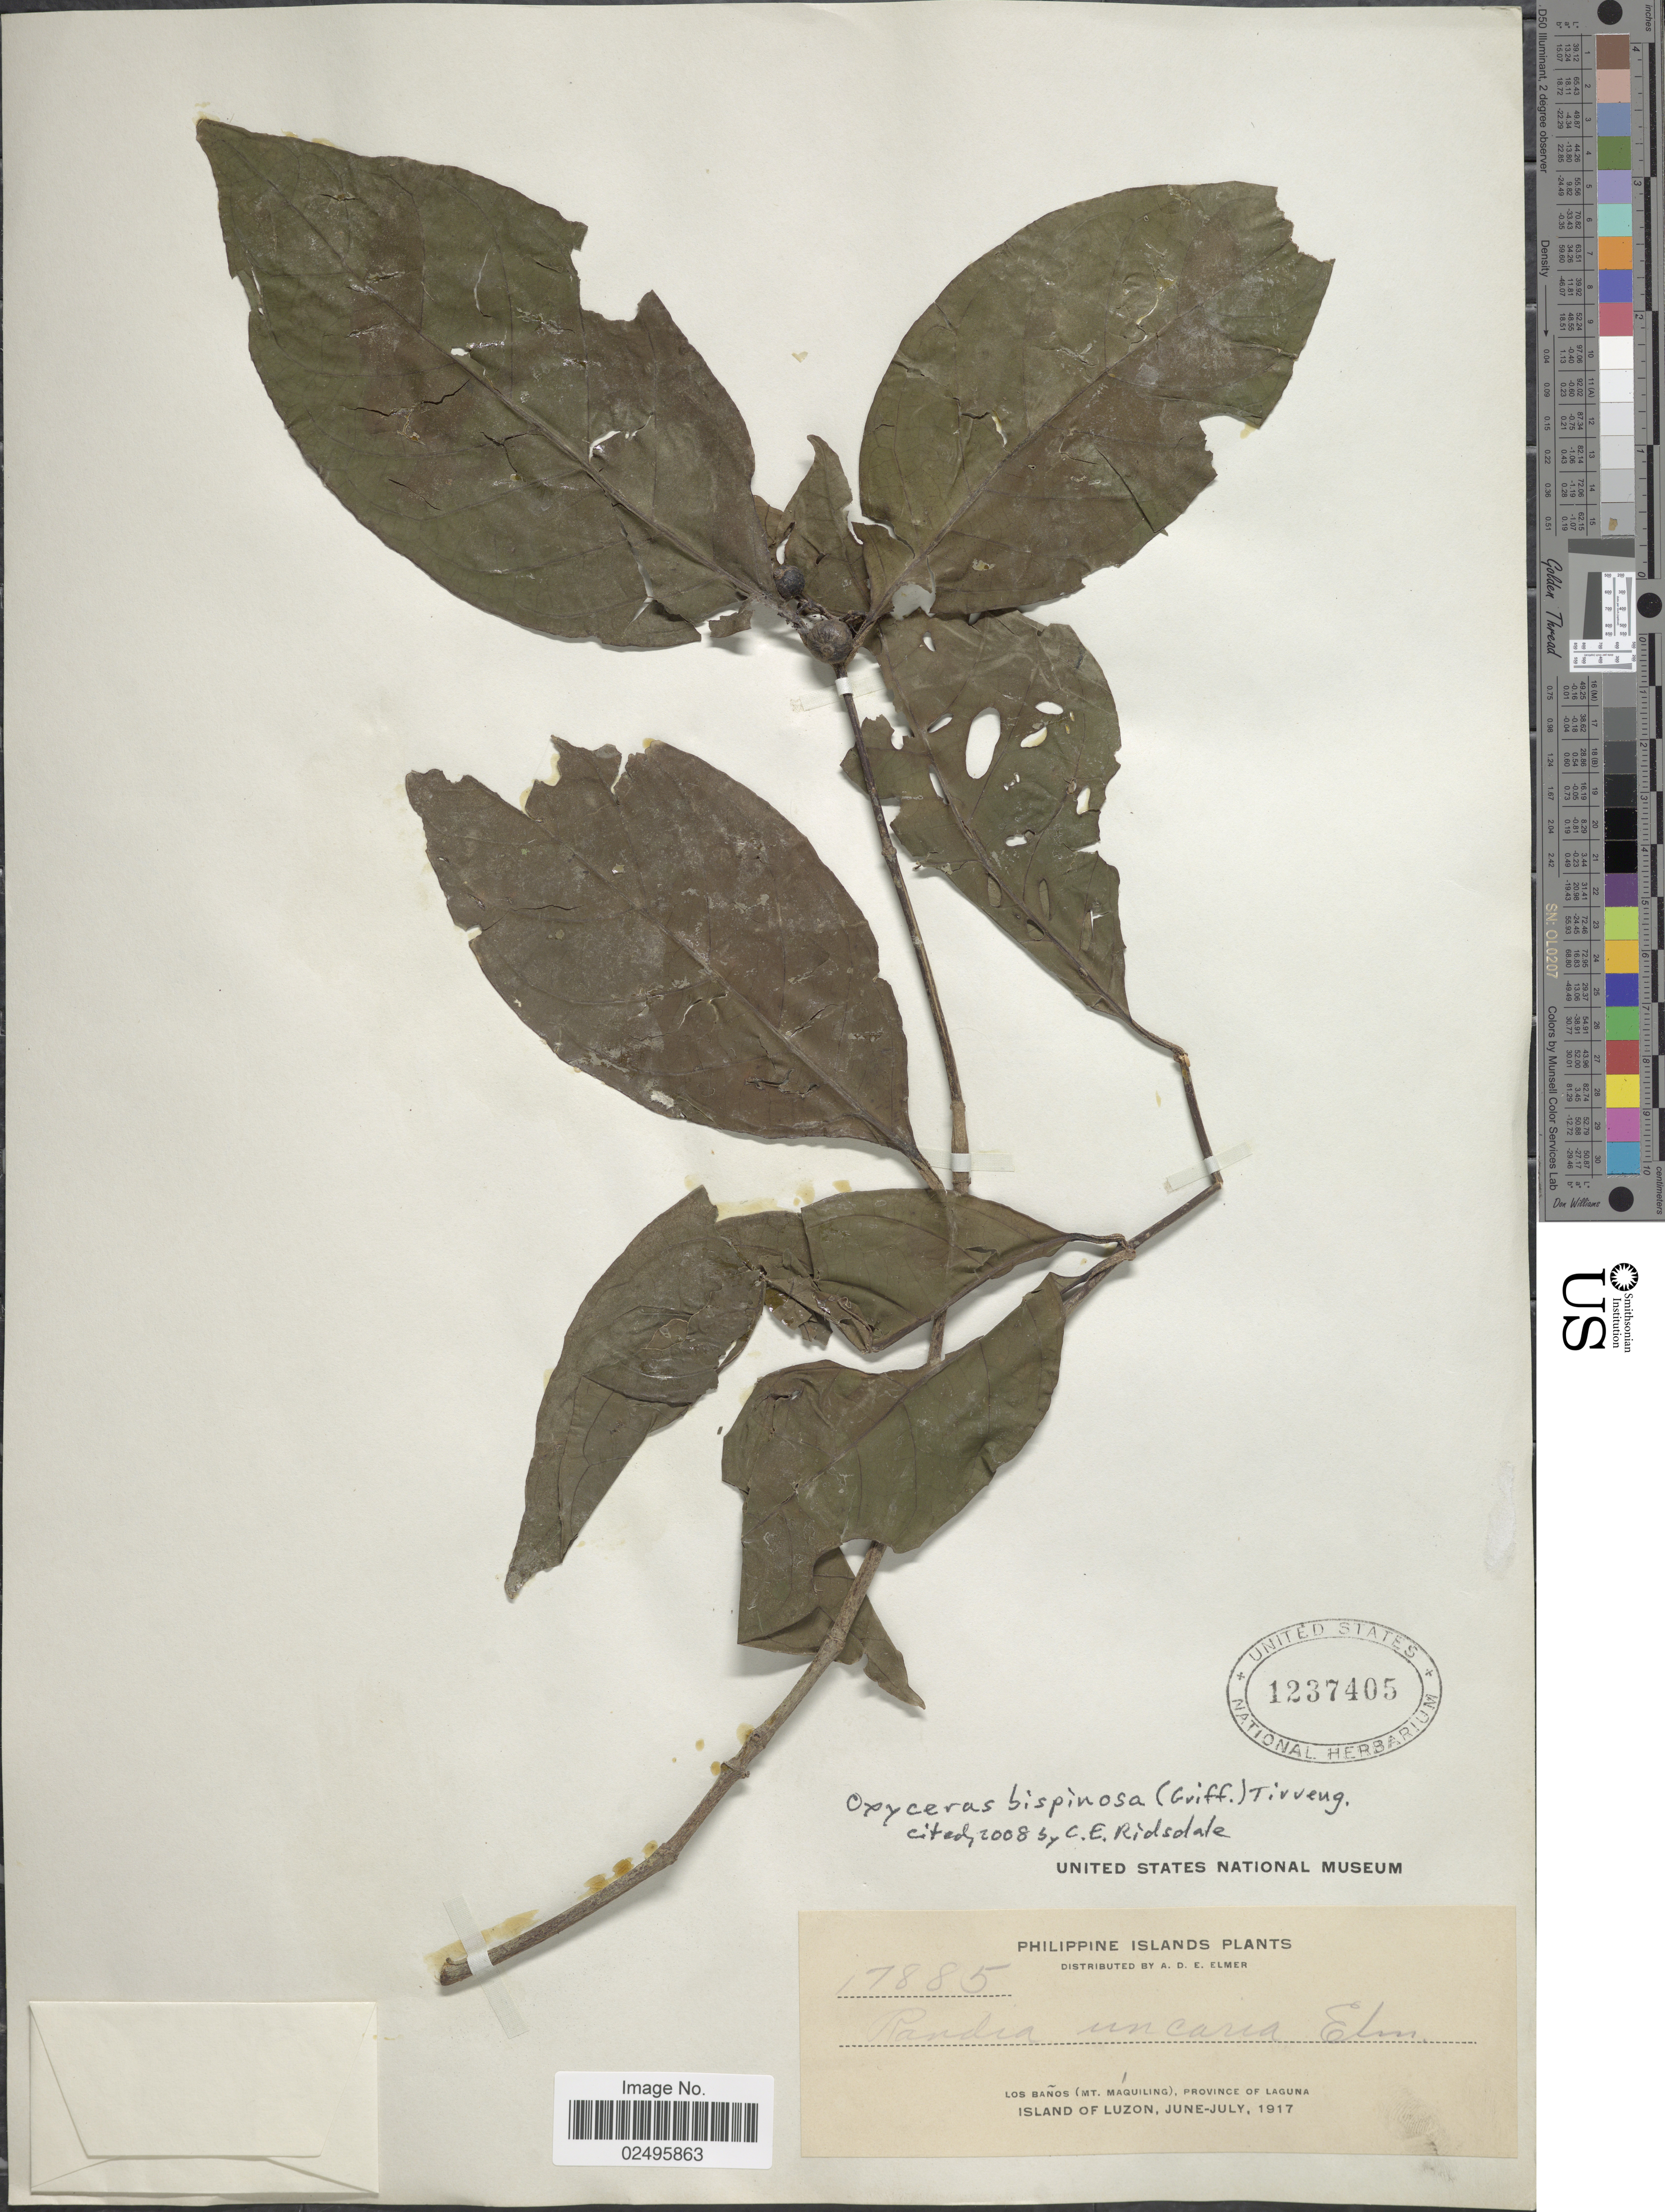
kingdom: Plantae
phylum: Tracheophyta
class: Magnoliopsida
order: Gentianales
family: Rubiaceae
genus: Oxyceros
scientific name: Oxyceros bispinosa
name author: (Griff.) Tirveng.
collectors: A. D. E. Elmer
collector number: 17885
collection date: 1917-06/1917-07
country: Philippines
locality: Los Banos (Mt. Maguiling) Province of Laguna Island of Luzon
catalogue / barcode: US 1237405